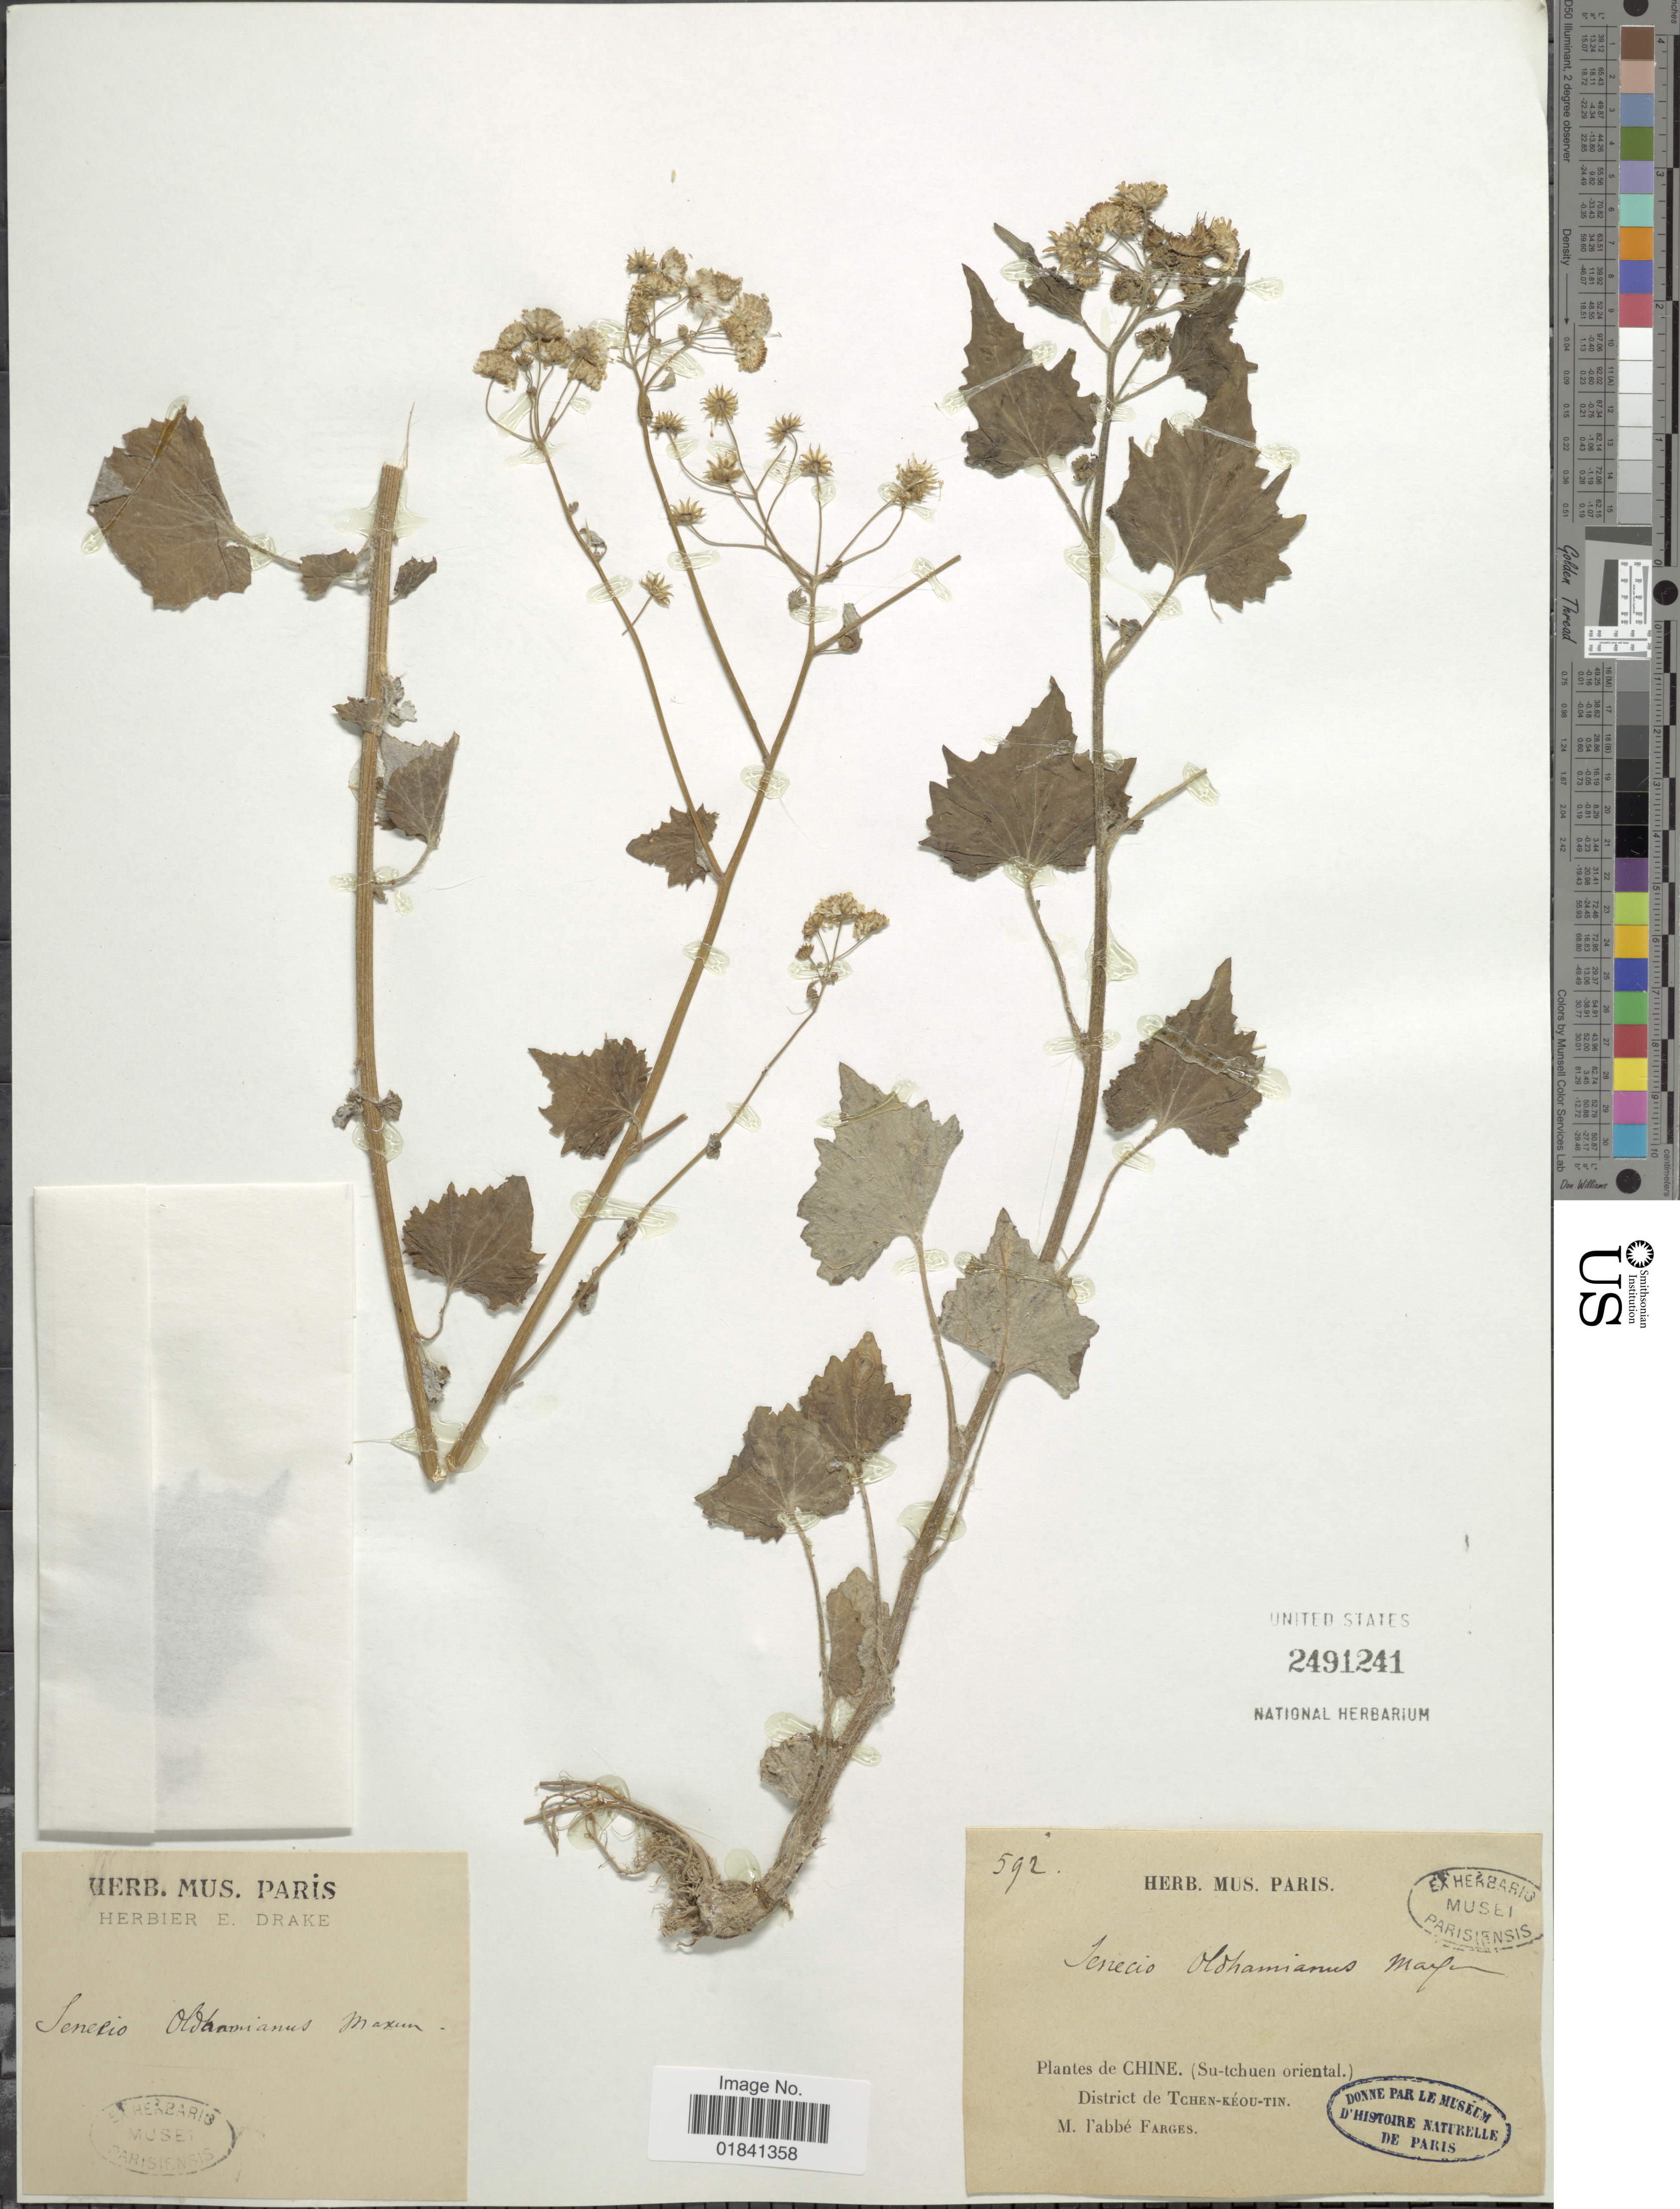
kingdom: Plantae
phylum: Tracheophyta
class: Magnoliopsida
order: Asterales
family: Asteraceae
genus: Senecio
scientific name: Senecio oldhamianus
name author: Maximowicz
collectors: M. Farges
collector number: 592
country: China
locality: (Su-tchen oriental), District de Tchen-keou-Tin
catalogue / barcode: US 2491241